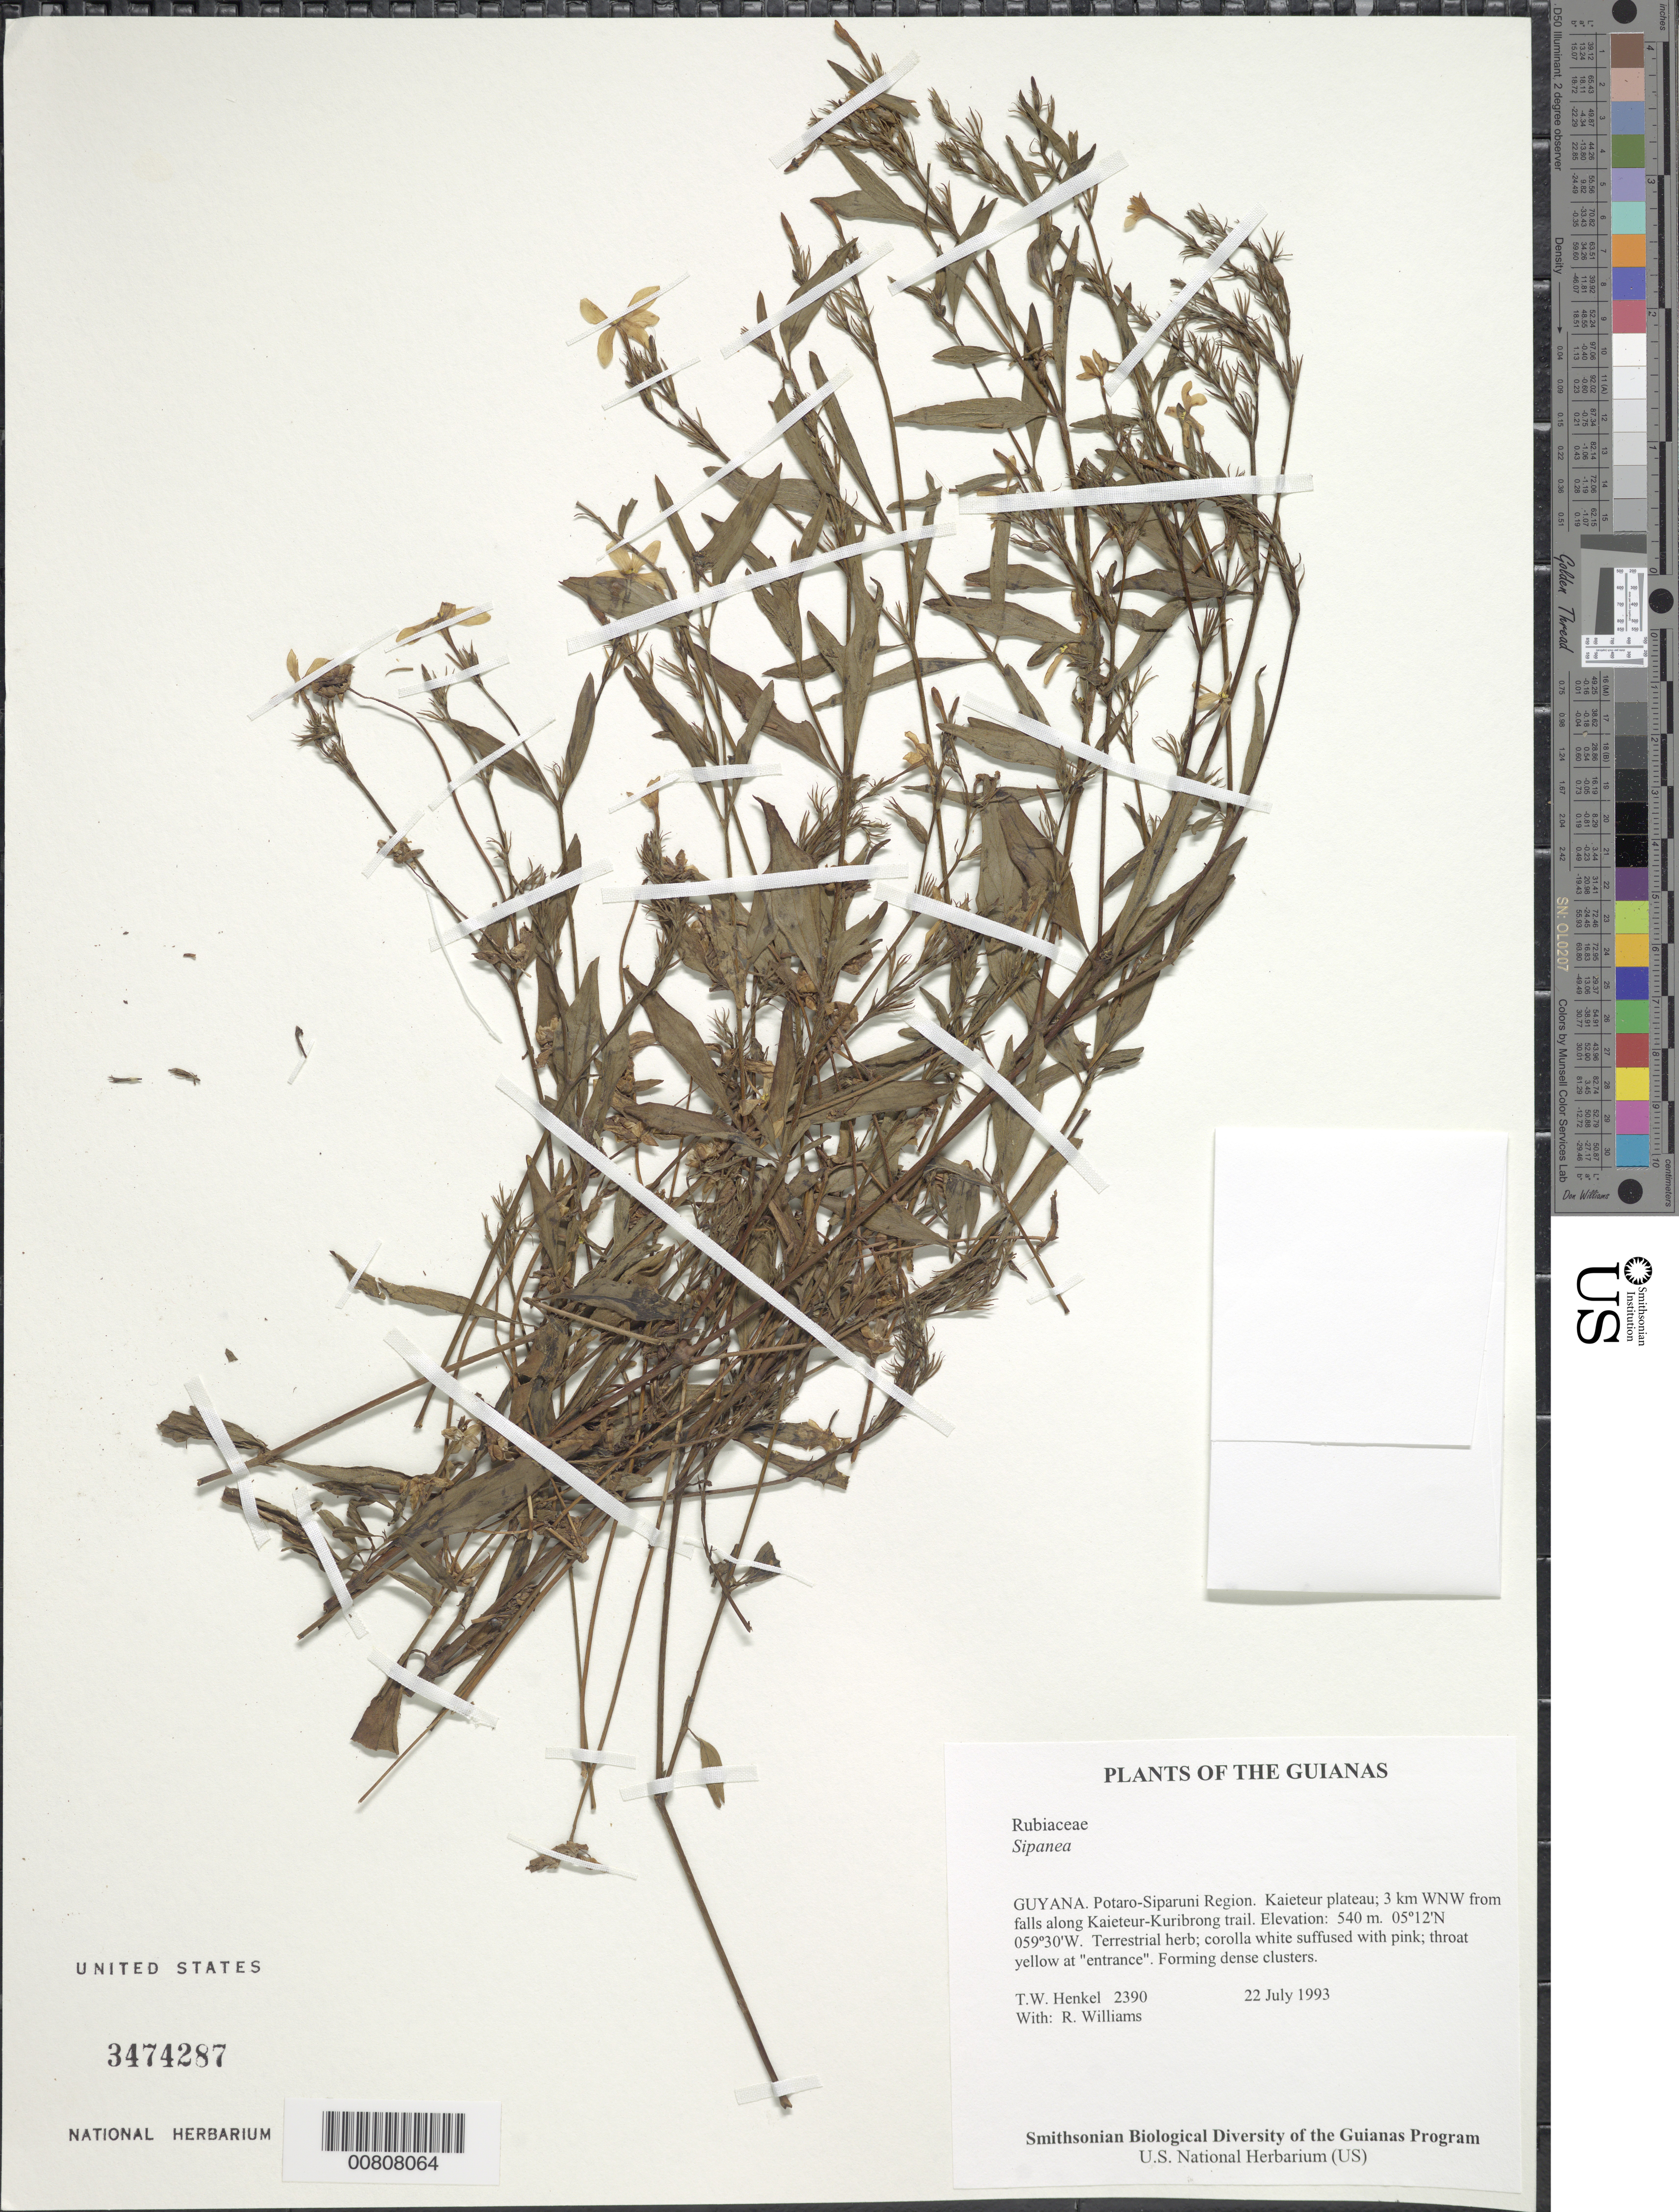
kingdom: Plantae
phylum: Tracheophyta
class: Magnoliopsida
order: Gentianales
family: Rubiaceae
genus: Sipanea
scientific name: Sipanea sp.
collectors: T. Henkel & R. Williams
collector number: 2390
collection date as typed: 22 July 1993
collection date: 1993-07-22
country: Guyana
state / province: Potaro-Siparuni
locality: Kaieteur plateau; 3 km WNW from falls along Kaieteur-Kuribrong trail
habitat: Seepage bog and xeromorphic scrub forest moasic on pink sand with frequent sandstone outcrops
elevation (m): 540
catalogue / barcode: US 3474287